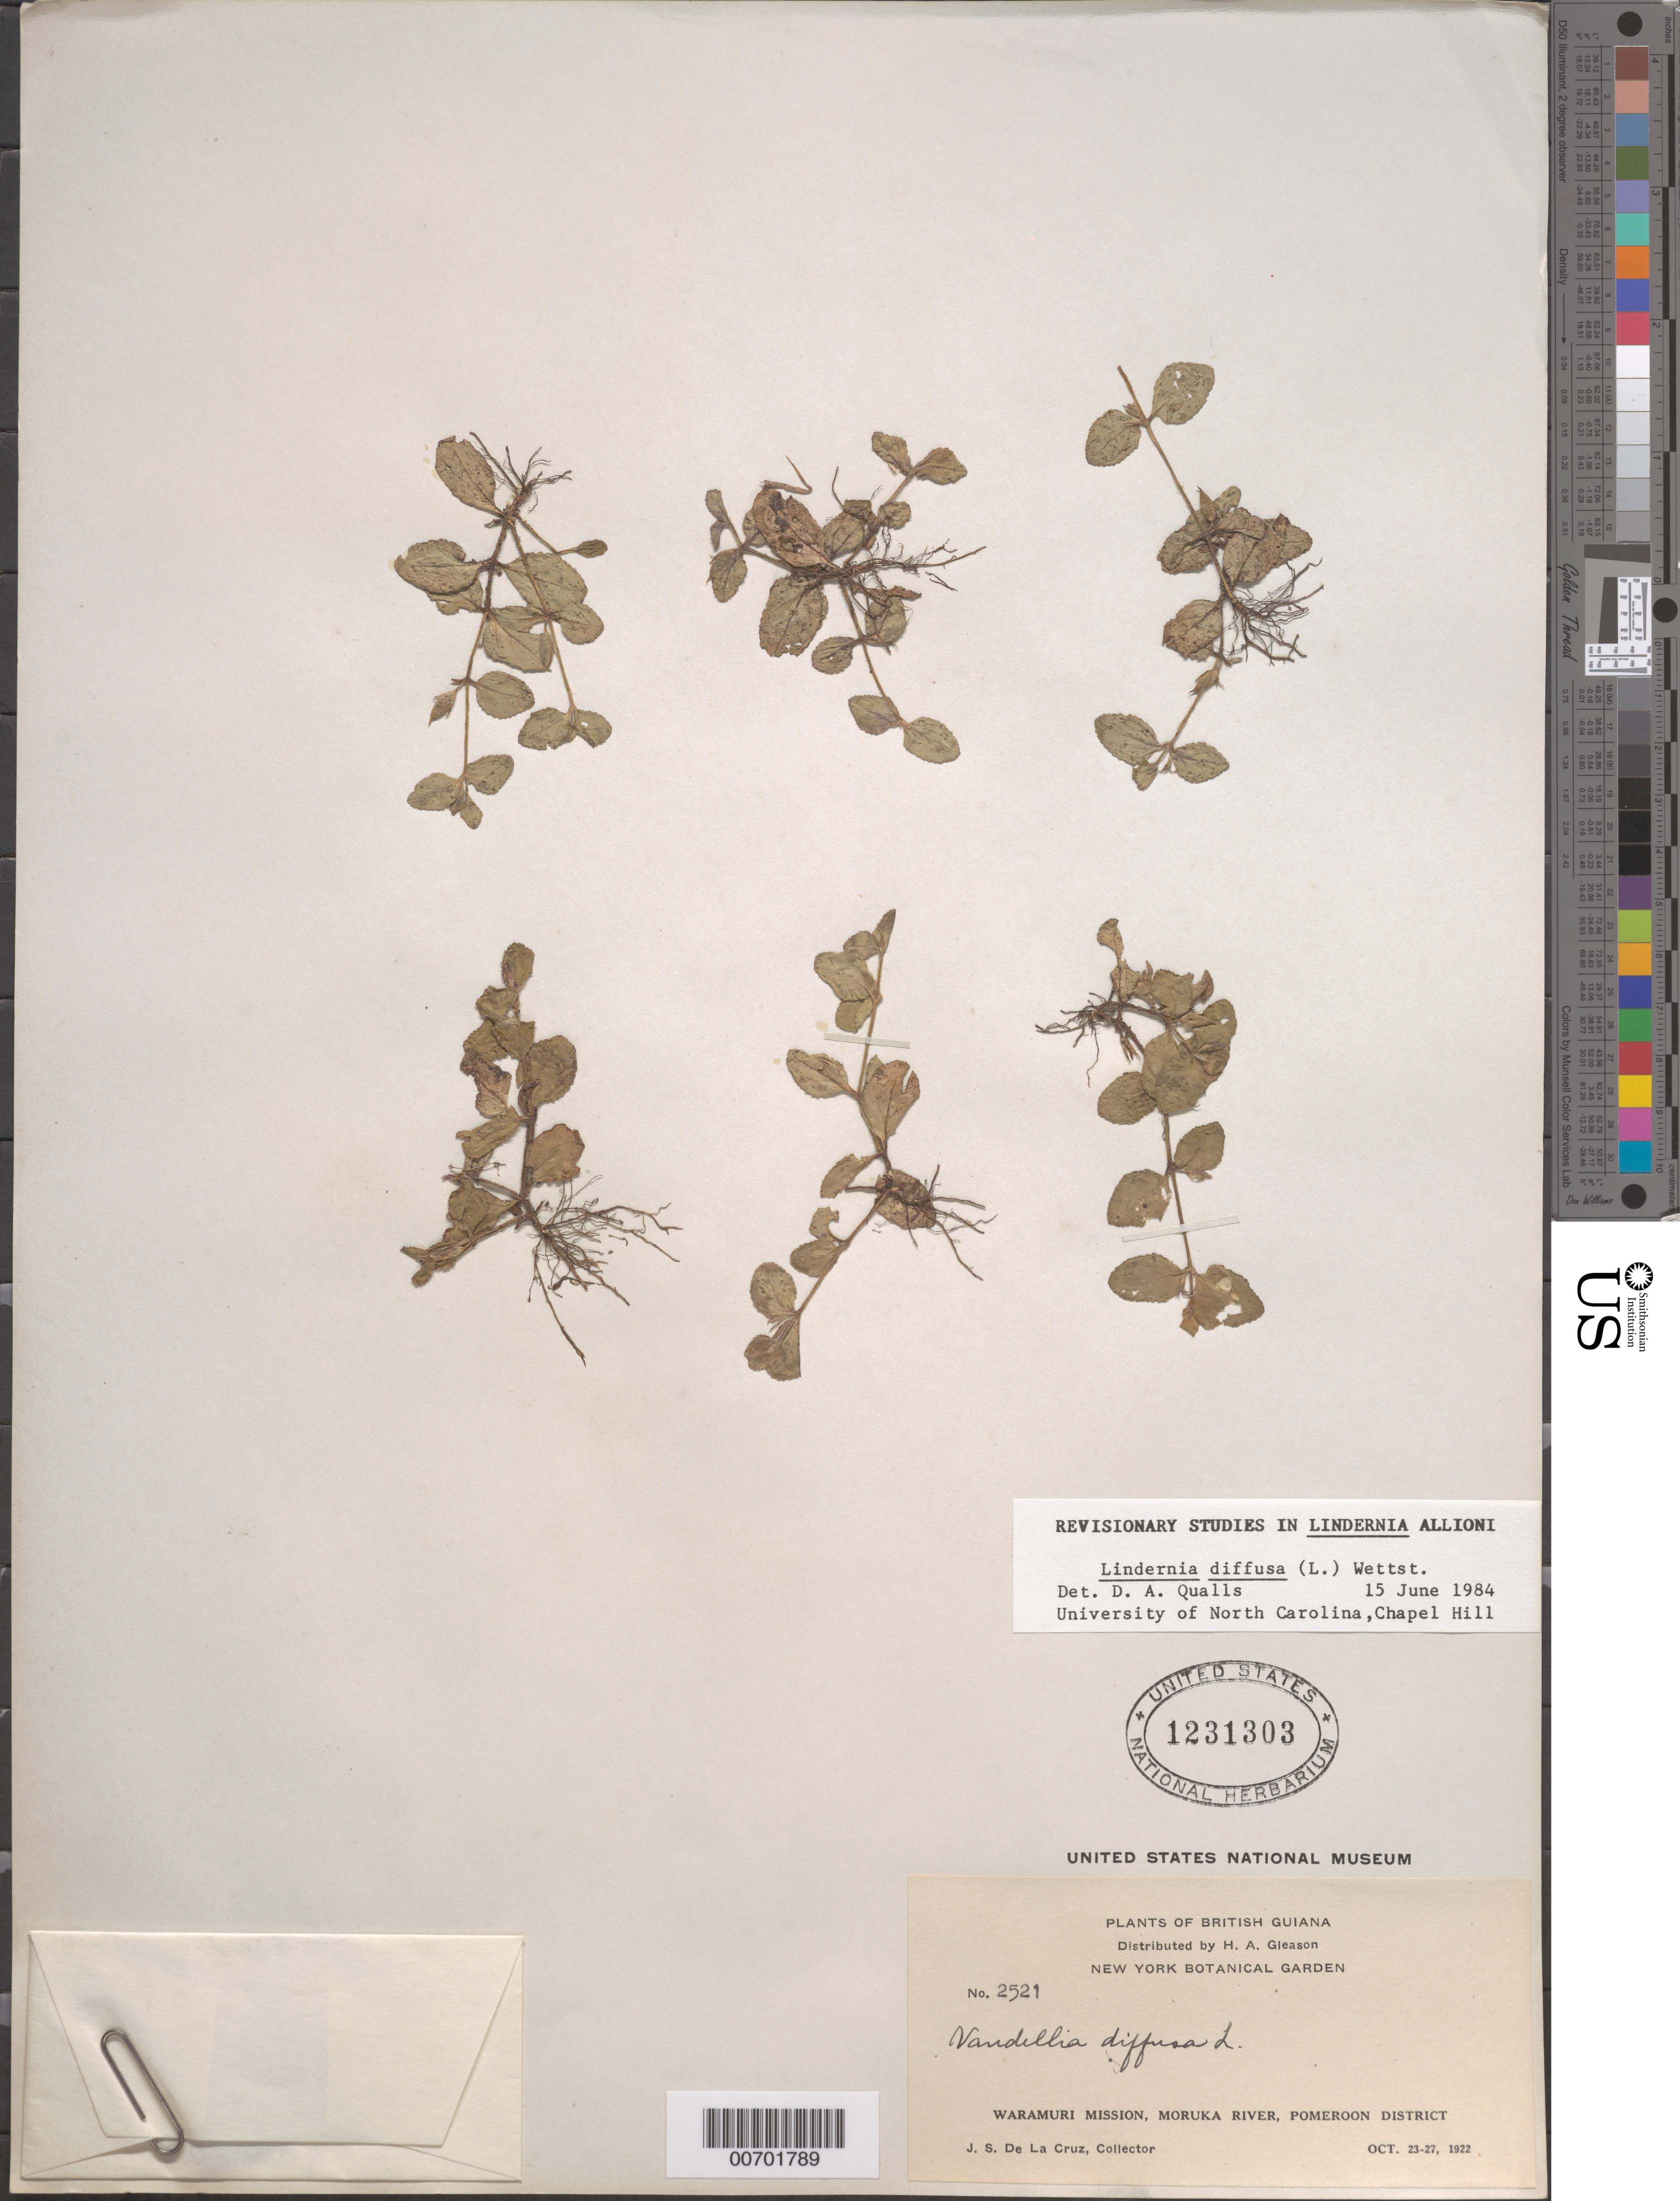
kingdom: Plantae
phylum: Tracheophyta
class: Magnoliopsida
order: Lamiales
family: Linderniaceae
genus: Lindernia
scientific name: Lindernia diffusa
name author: (L.) Wettst.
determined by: Qualls, D. A.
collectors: J. S. de la Cruz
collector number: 2521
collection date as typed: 23-Oct-22 to 27-Oct-22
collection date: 1922-10-23/1922-10-27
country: Guyana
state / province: Pomeroon-Supenaam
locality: Waramuri Mission, Moruka R., Pomeroon Dist.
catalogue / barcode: US 1231303